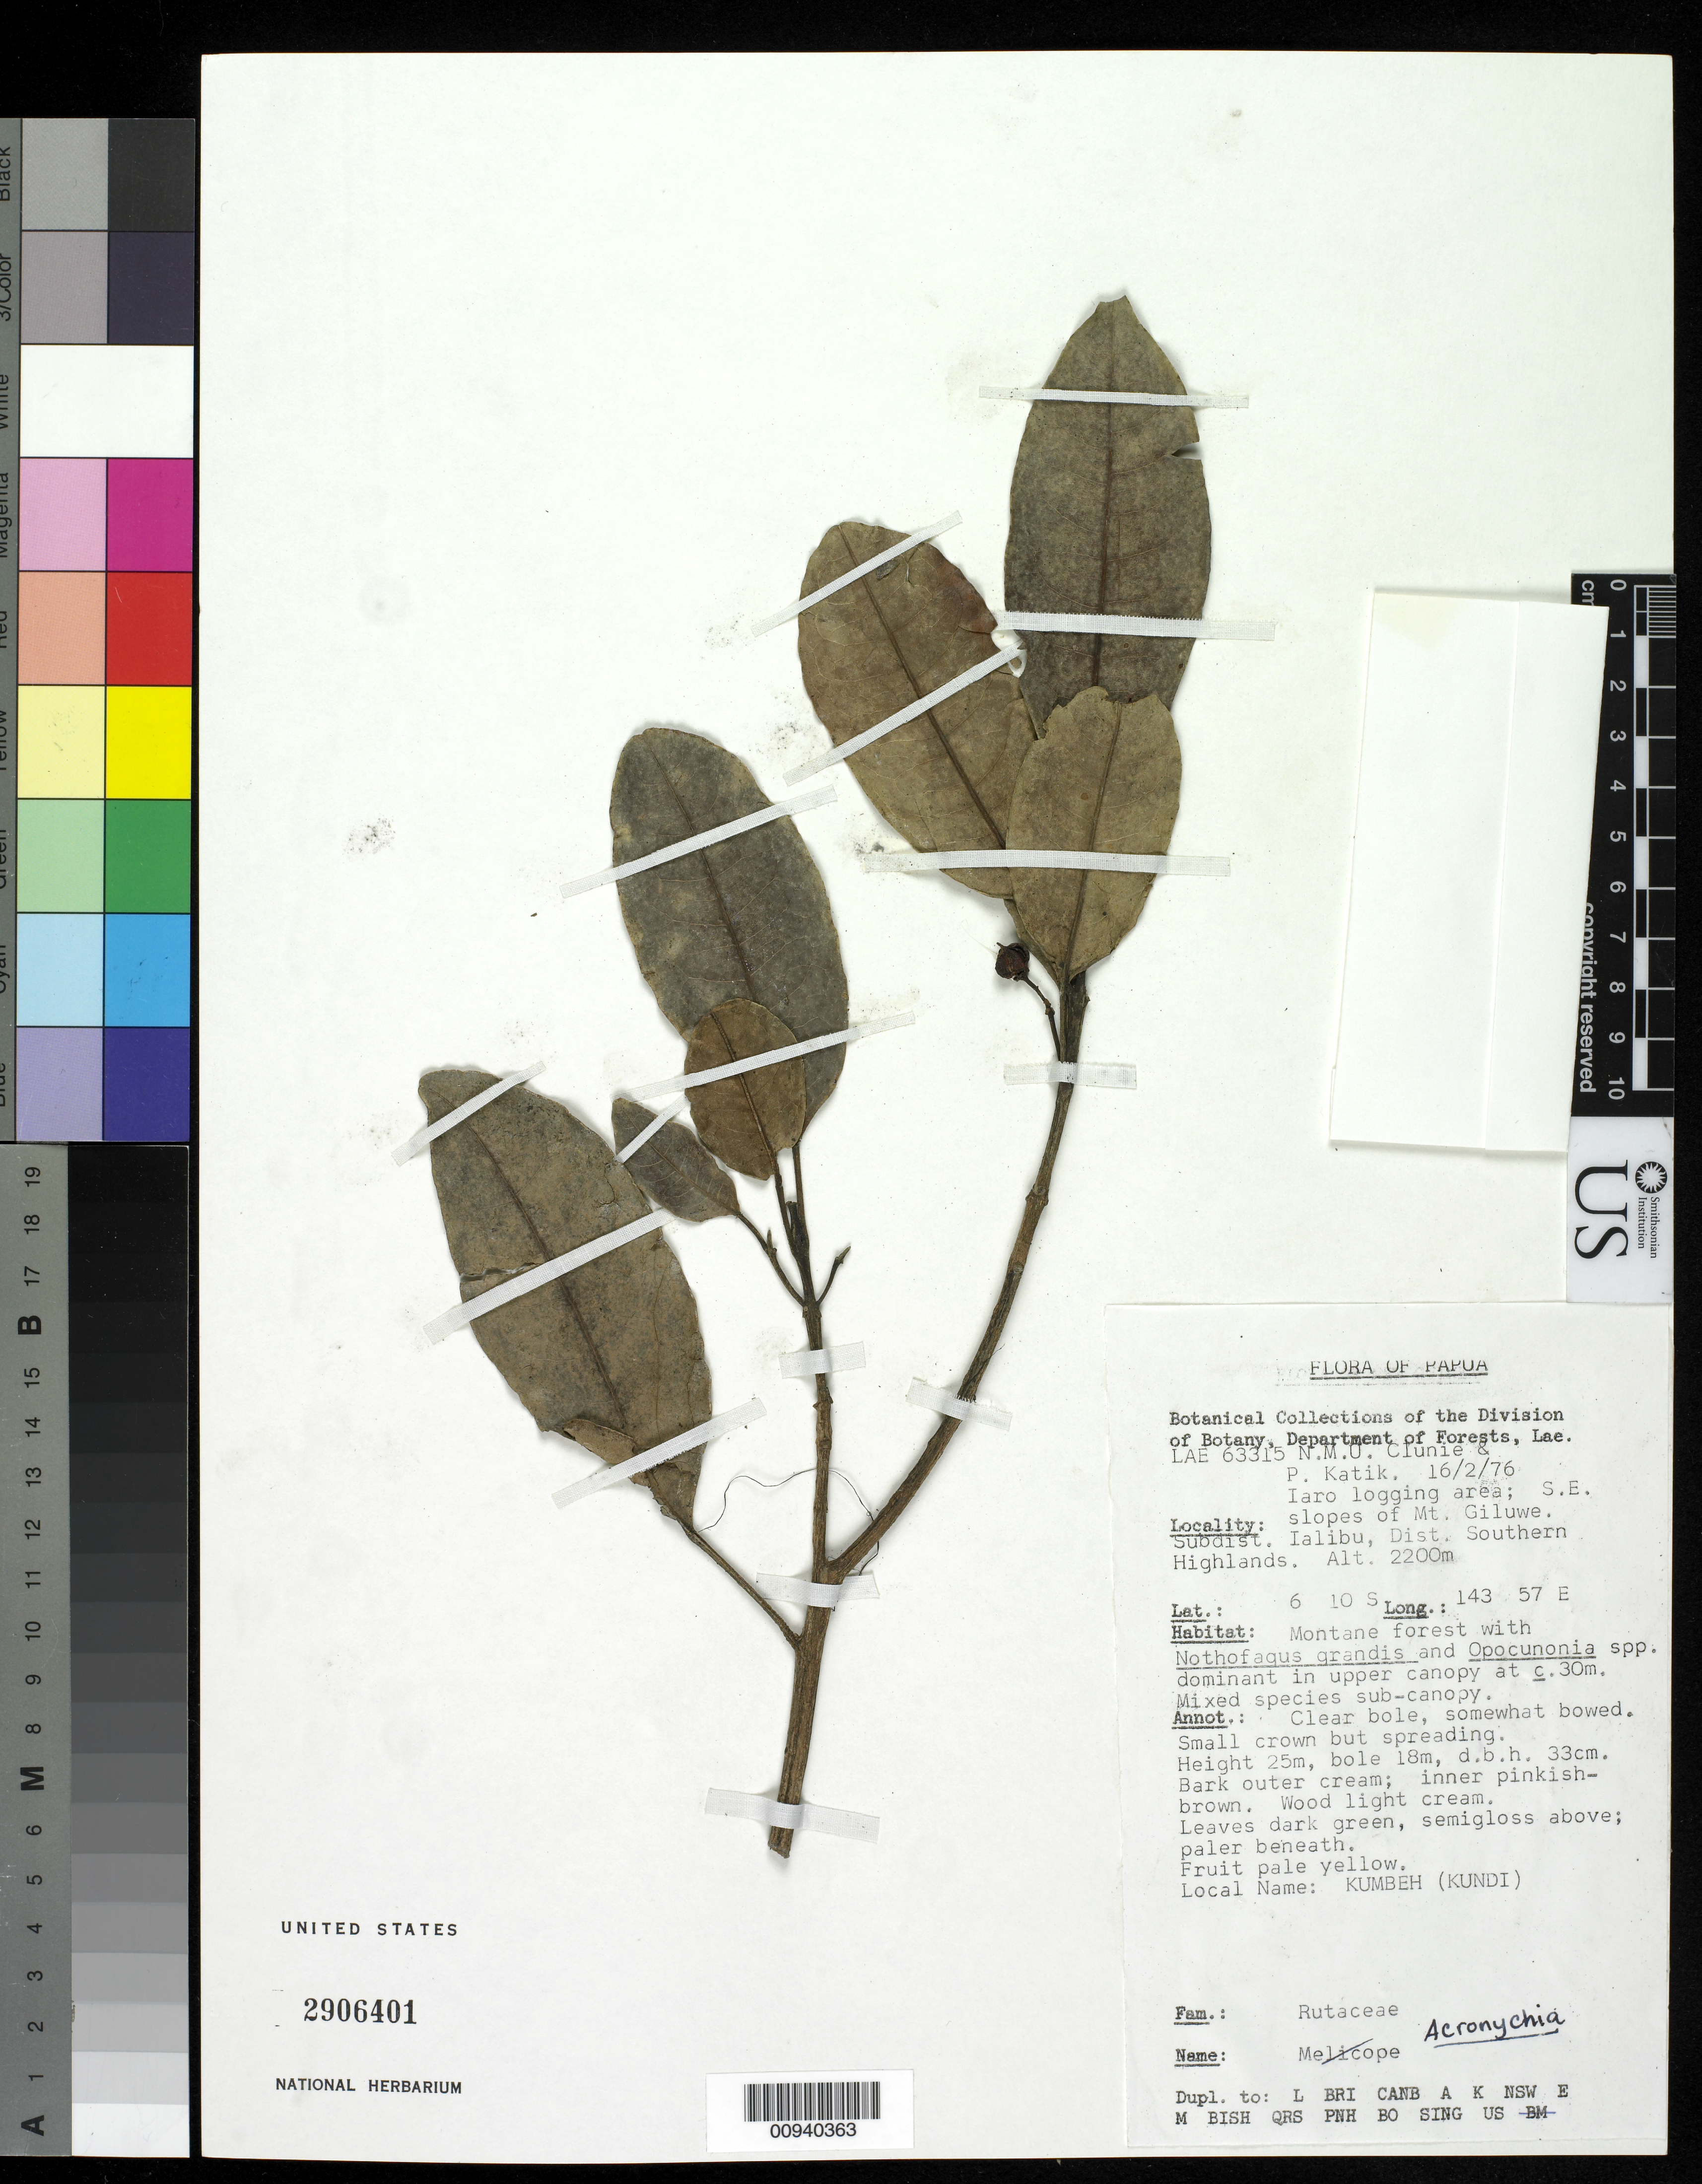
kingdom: Plantae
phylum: Tracheophyta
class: Magnoliopsida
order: Sapindales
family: Rutaceae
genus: Acronychia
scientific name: Acronychia sp.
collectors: N.M.U. Clunie & P. Katik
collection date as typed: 16 Feb 1976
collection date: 1976-02-16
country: Papua New Guinea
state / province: Southern Highlands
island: New Guinea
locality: slopes of Mt. Giluwe, Subdistrict Ialibu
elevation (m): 2200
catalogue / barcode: US 2906401